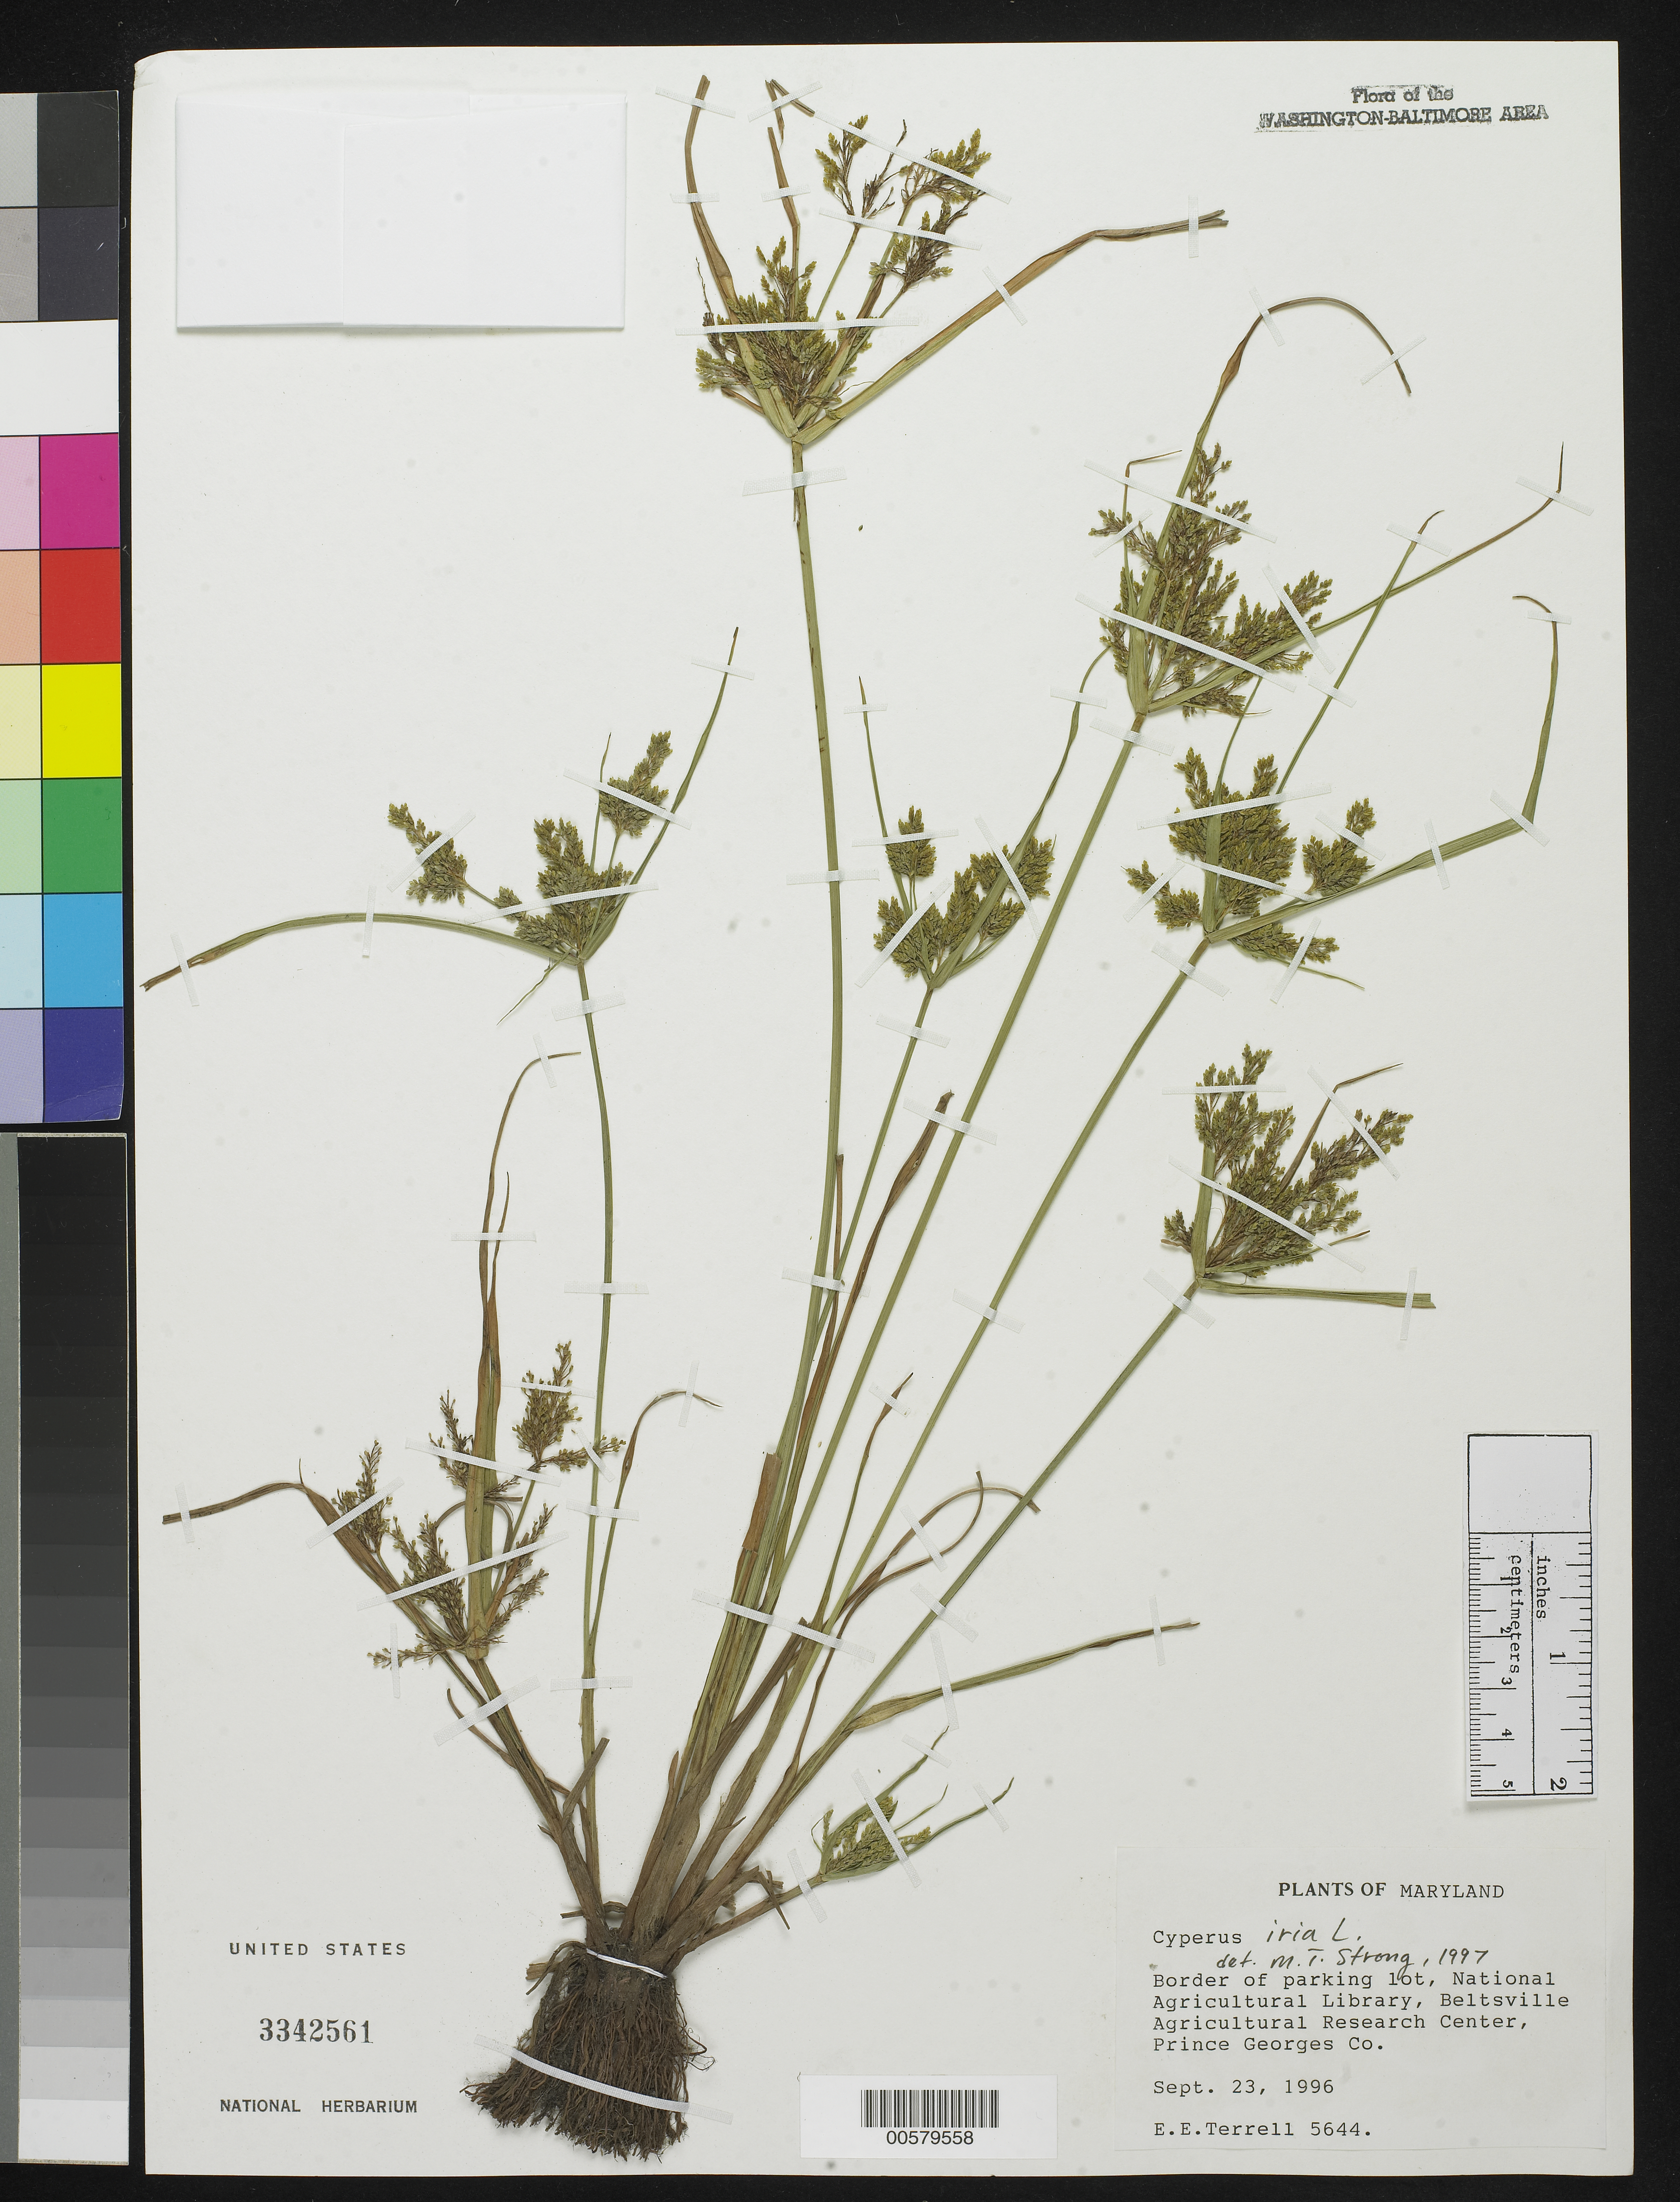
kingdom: Plantae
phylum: Tracheophyta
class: Liliopsida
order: Poales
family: Cyperaceae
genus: Cyperus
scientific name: Cyperus iria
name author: L.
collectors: E. E. Terrell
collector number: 5644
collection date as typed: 23 Sep 1996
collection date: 1996-09-23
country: United States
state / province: Maryland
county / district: Prince George's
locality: National Agricultural Library, Beltsville Agricultural Research Center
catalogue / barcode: US 3342561